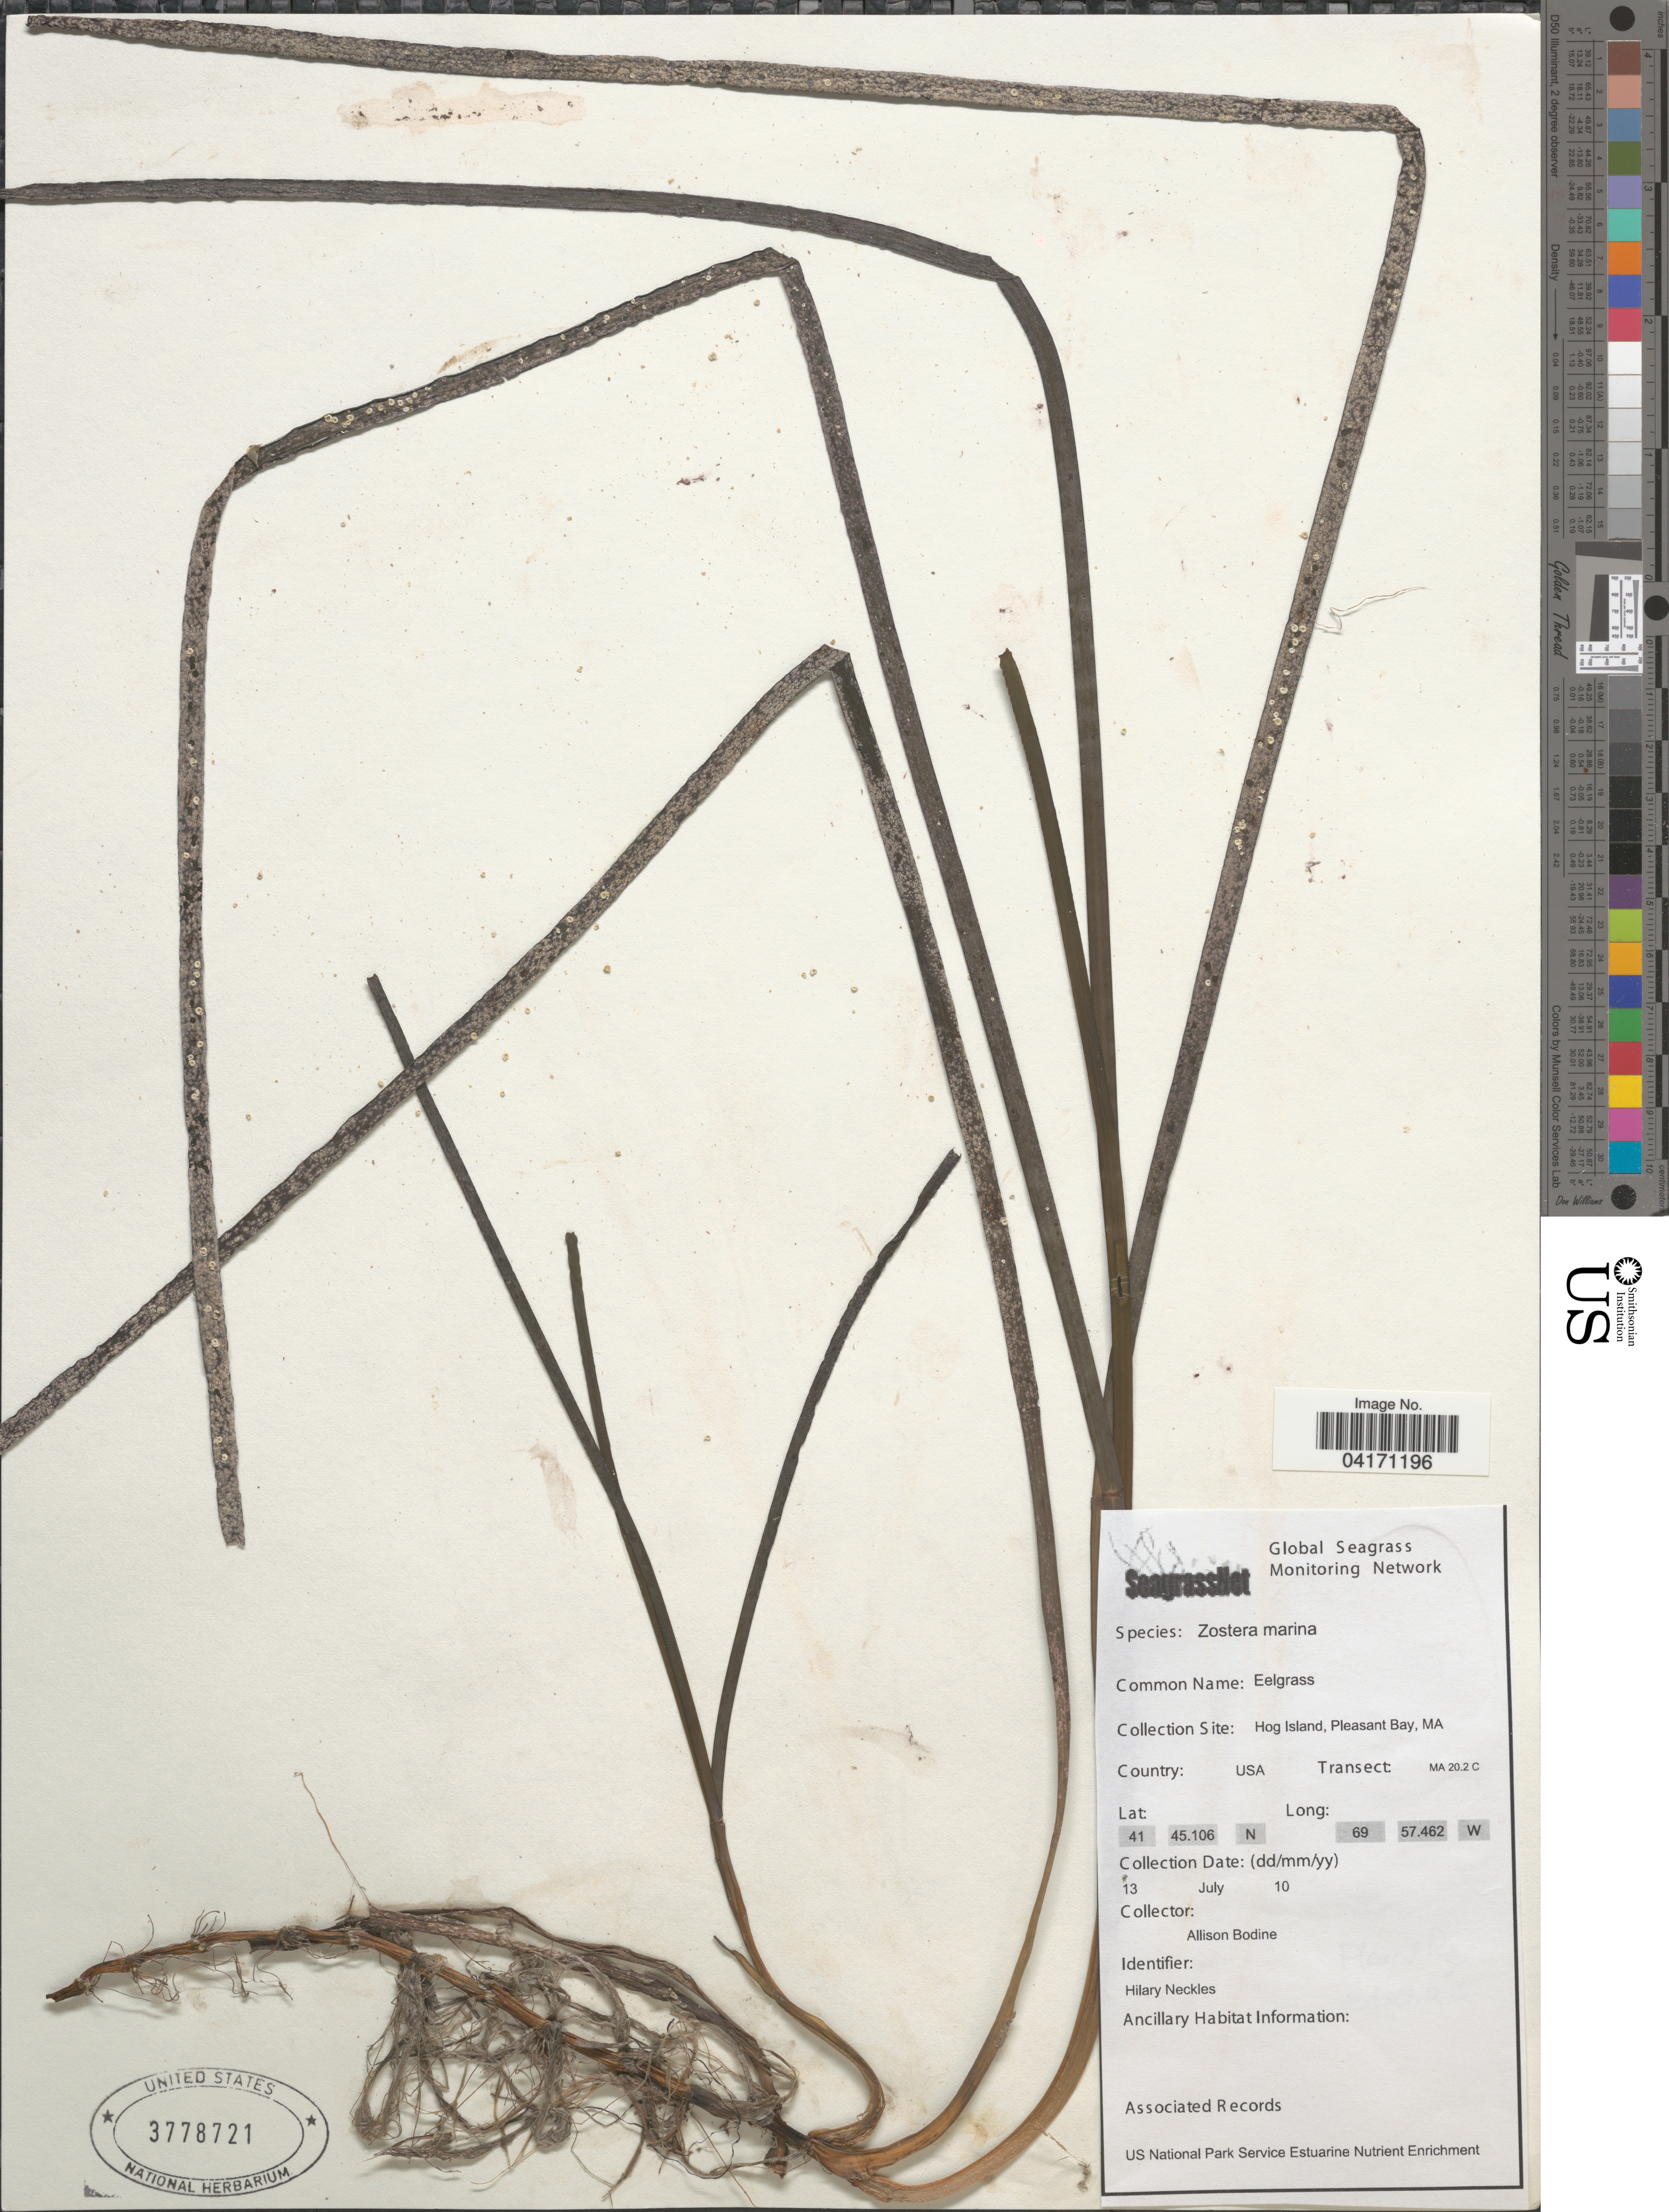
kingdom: Plantae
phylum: Tracheophyta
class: Liliopsida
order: Alismatales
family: Zosteraceae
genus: Zostera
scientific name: Zostera marina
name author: L.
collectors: A. Bodine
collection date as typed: Transcribed d/m/y: 13/7/10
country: United States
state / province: Massachusetts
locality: Hog Island, Pleasant Bay. Transect: MA 20.2 C.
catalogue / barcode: US 3778721